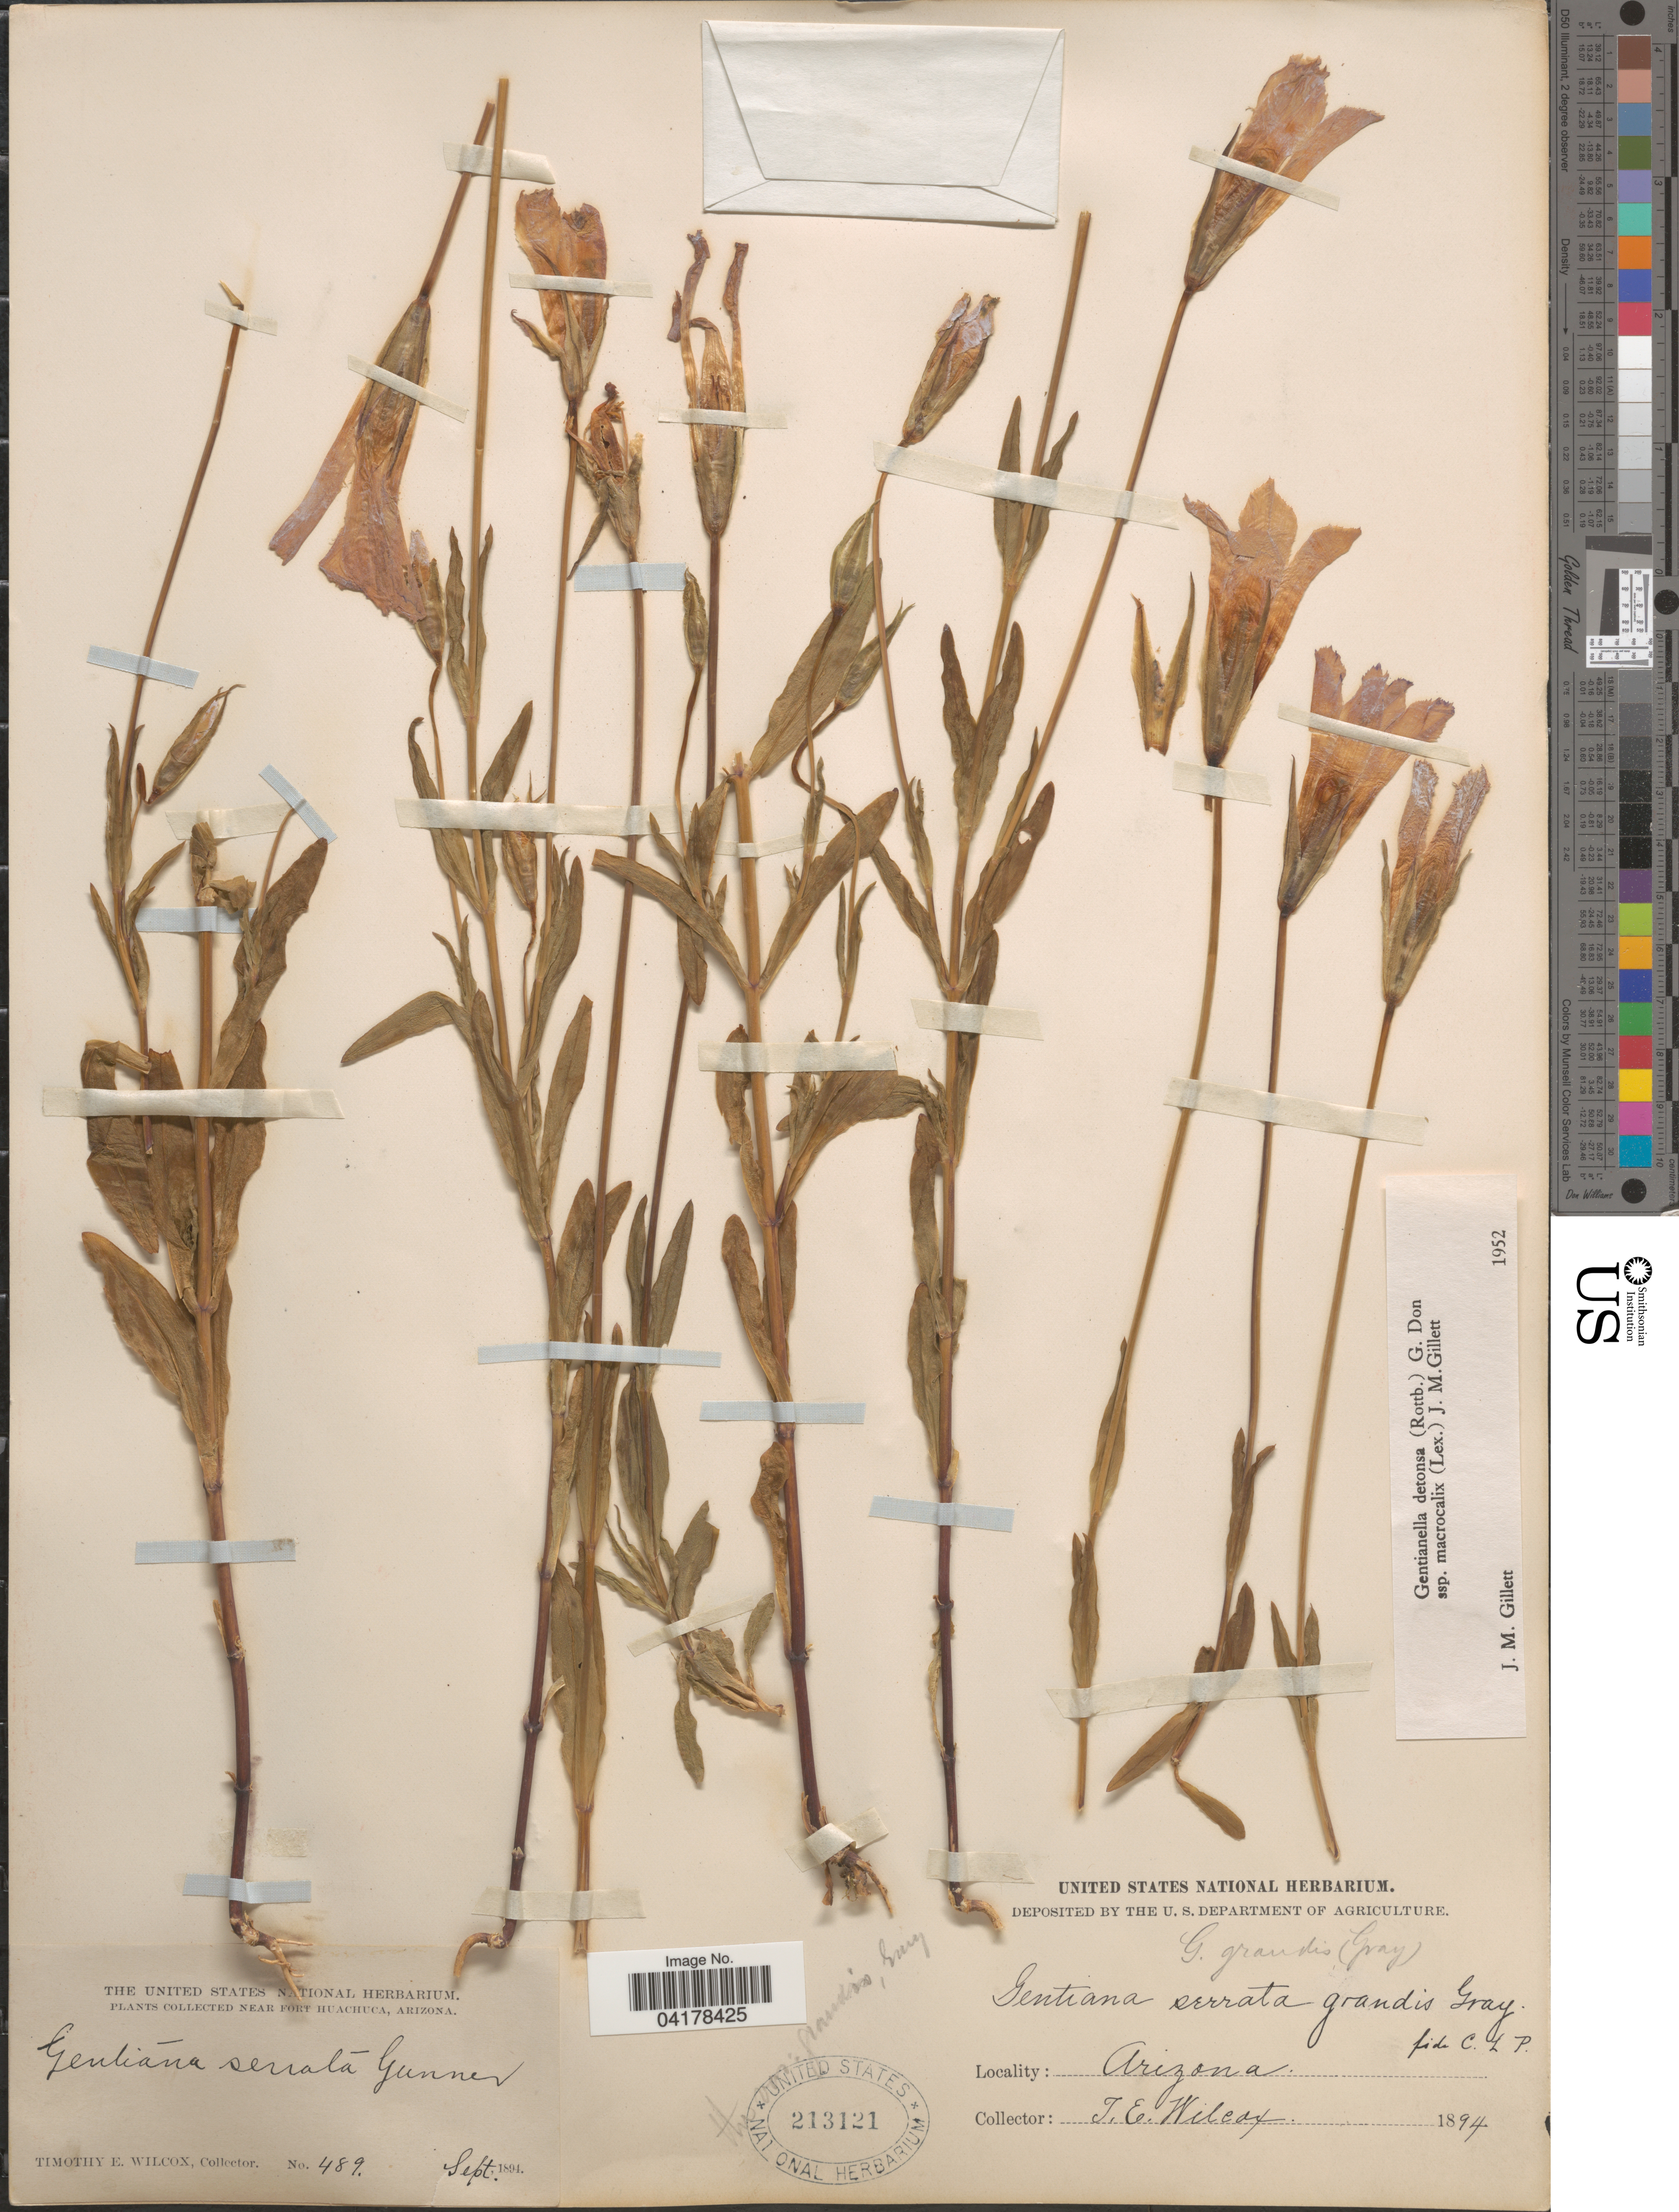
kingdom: Plantae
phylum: Tracheophyta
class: Magnoliopsida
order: Gentianales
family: Gentianaceae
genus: Gentianella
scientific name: Gentianella detonsa subsp. macrocalyx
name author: (Lex.) J.M. Gillett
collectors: T. E. Wilcox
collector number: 489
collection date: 1894-09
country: United States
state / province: Arizona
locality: Near Fort Huachuca.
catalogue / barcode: US 213121